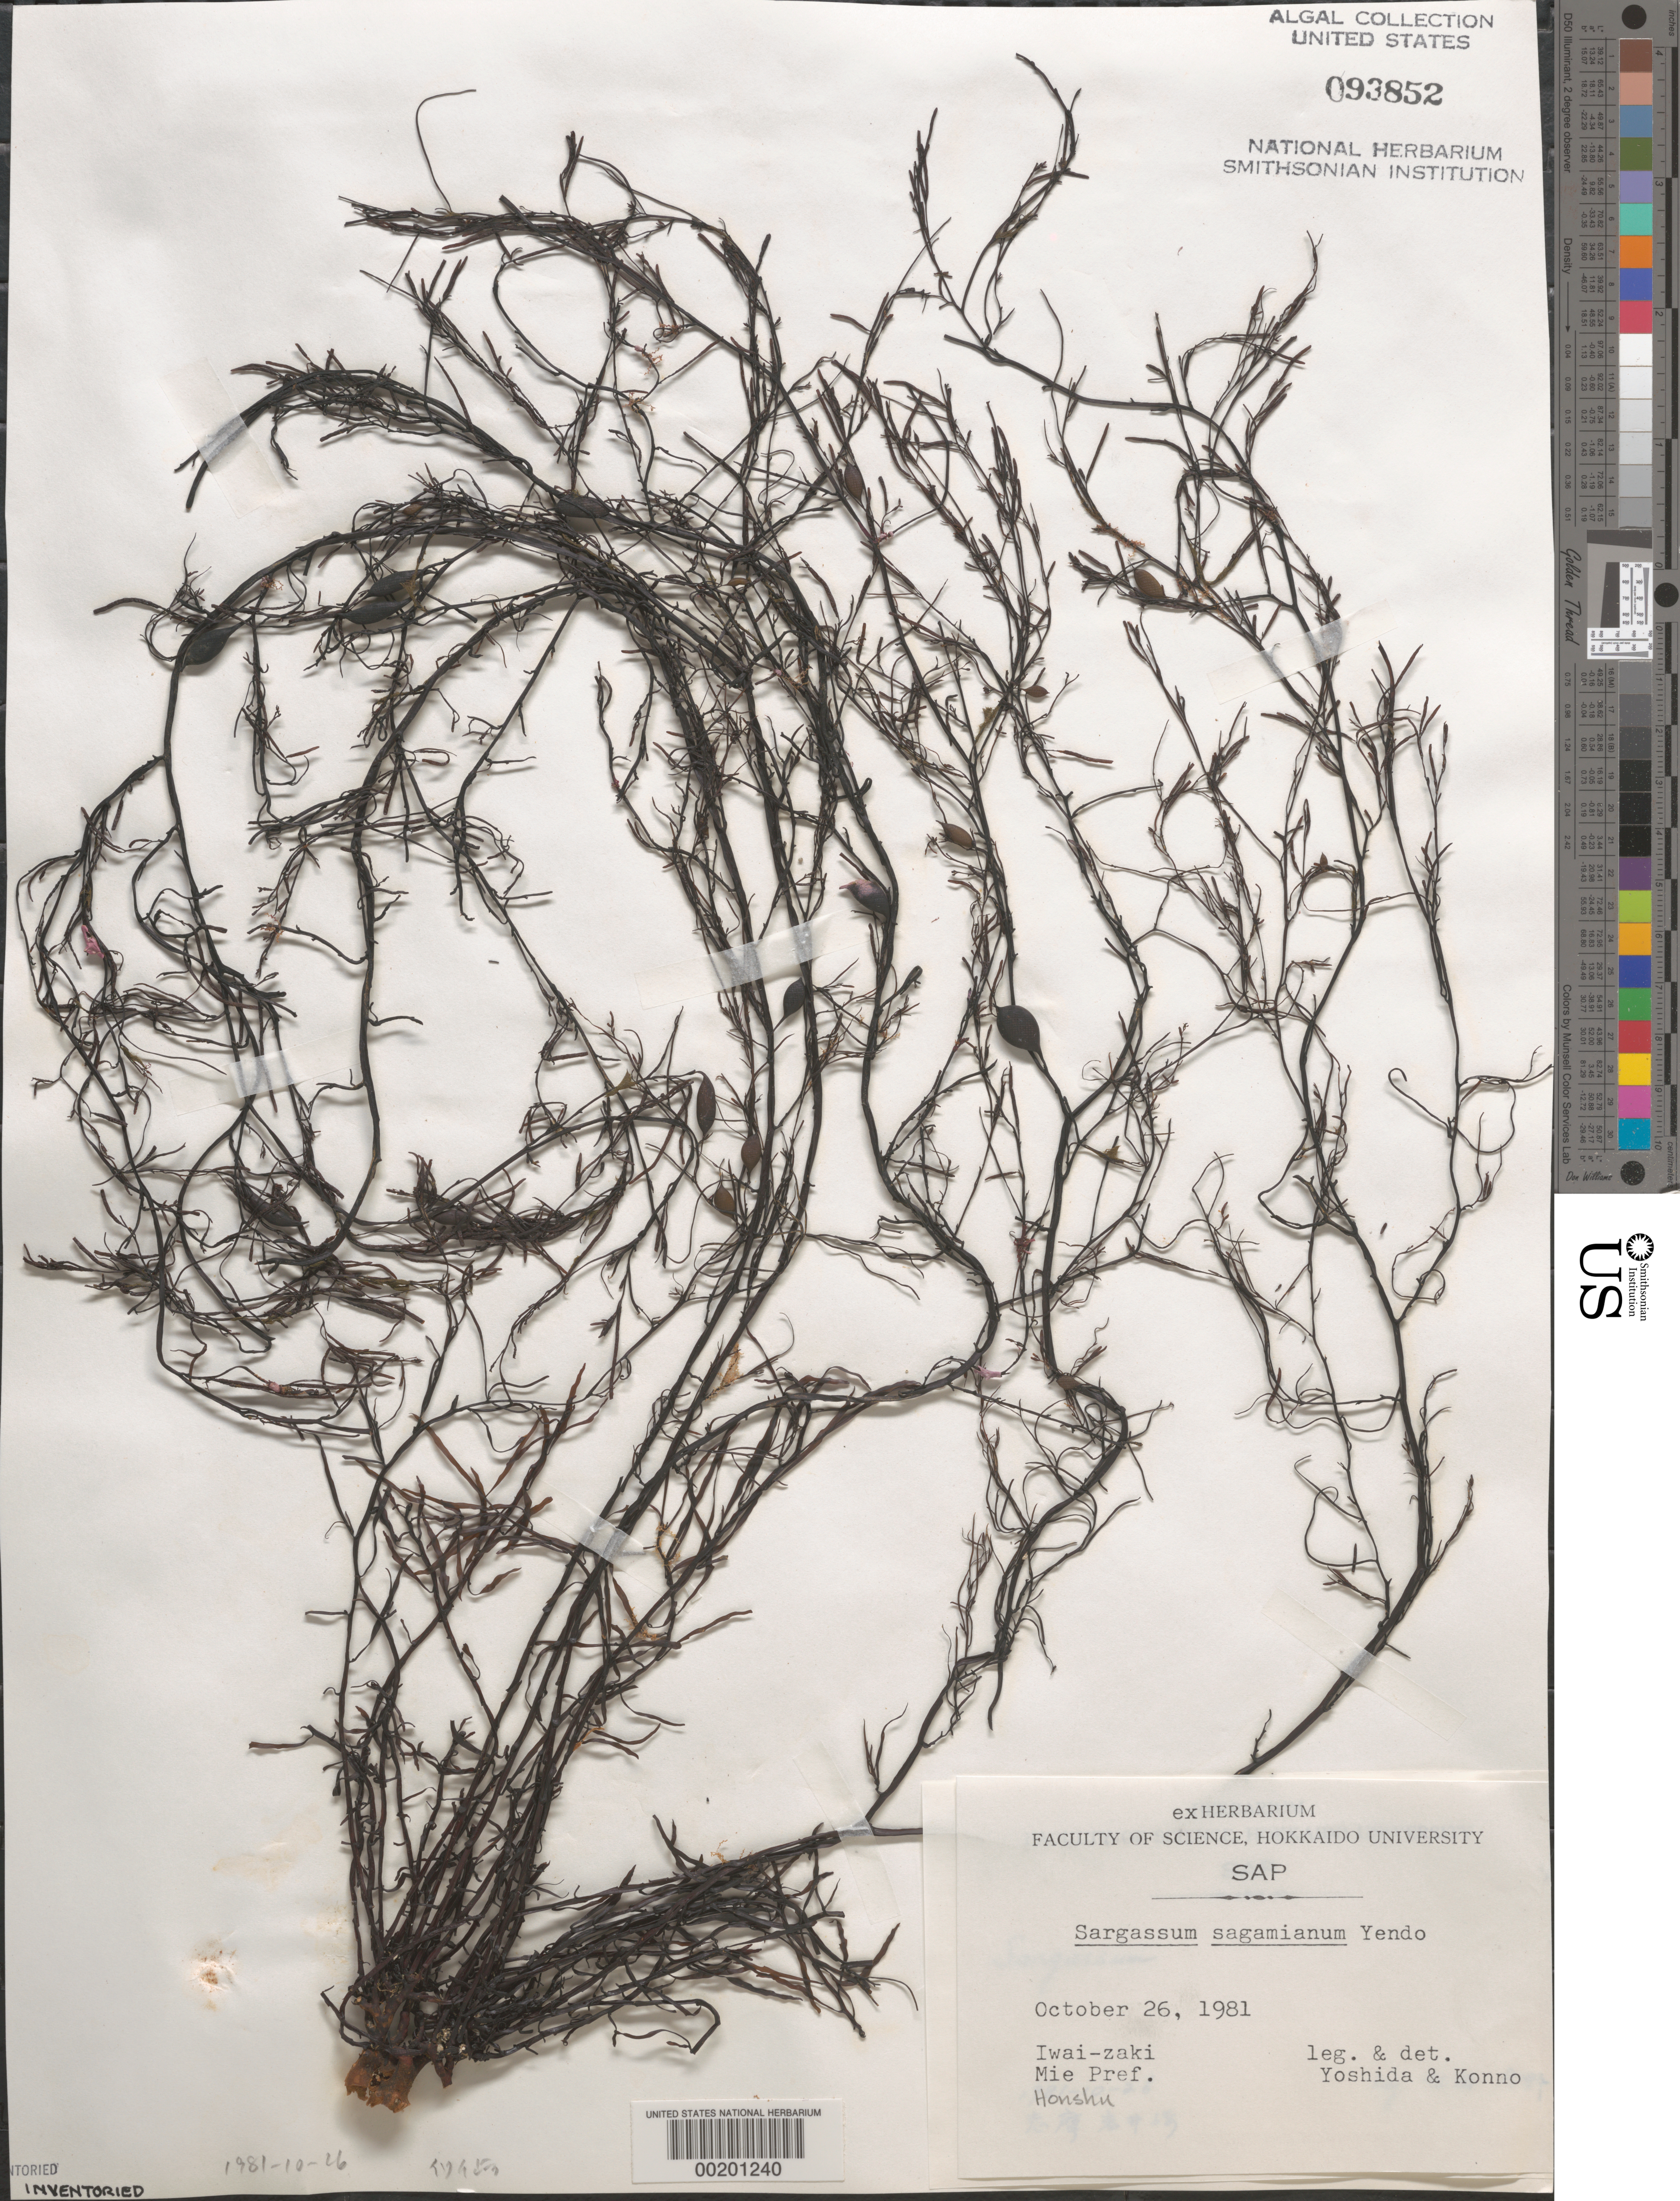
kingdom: Chromista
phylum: Ochrophyta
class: Phaeophyceae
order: Fucales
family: Sargassaceae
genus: Sargassum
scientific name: Sargassum sagamianum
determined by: Yoshida, T.; Konno, T.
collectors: T. Yoshida & T. Konno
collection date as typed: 26 Oct 1981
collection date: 1981-10-26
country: Japan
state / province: Mie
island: Honshu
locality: Iwai-zaki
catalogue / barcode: US 93852